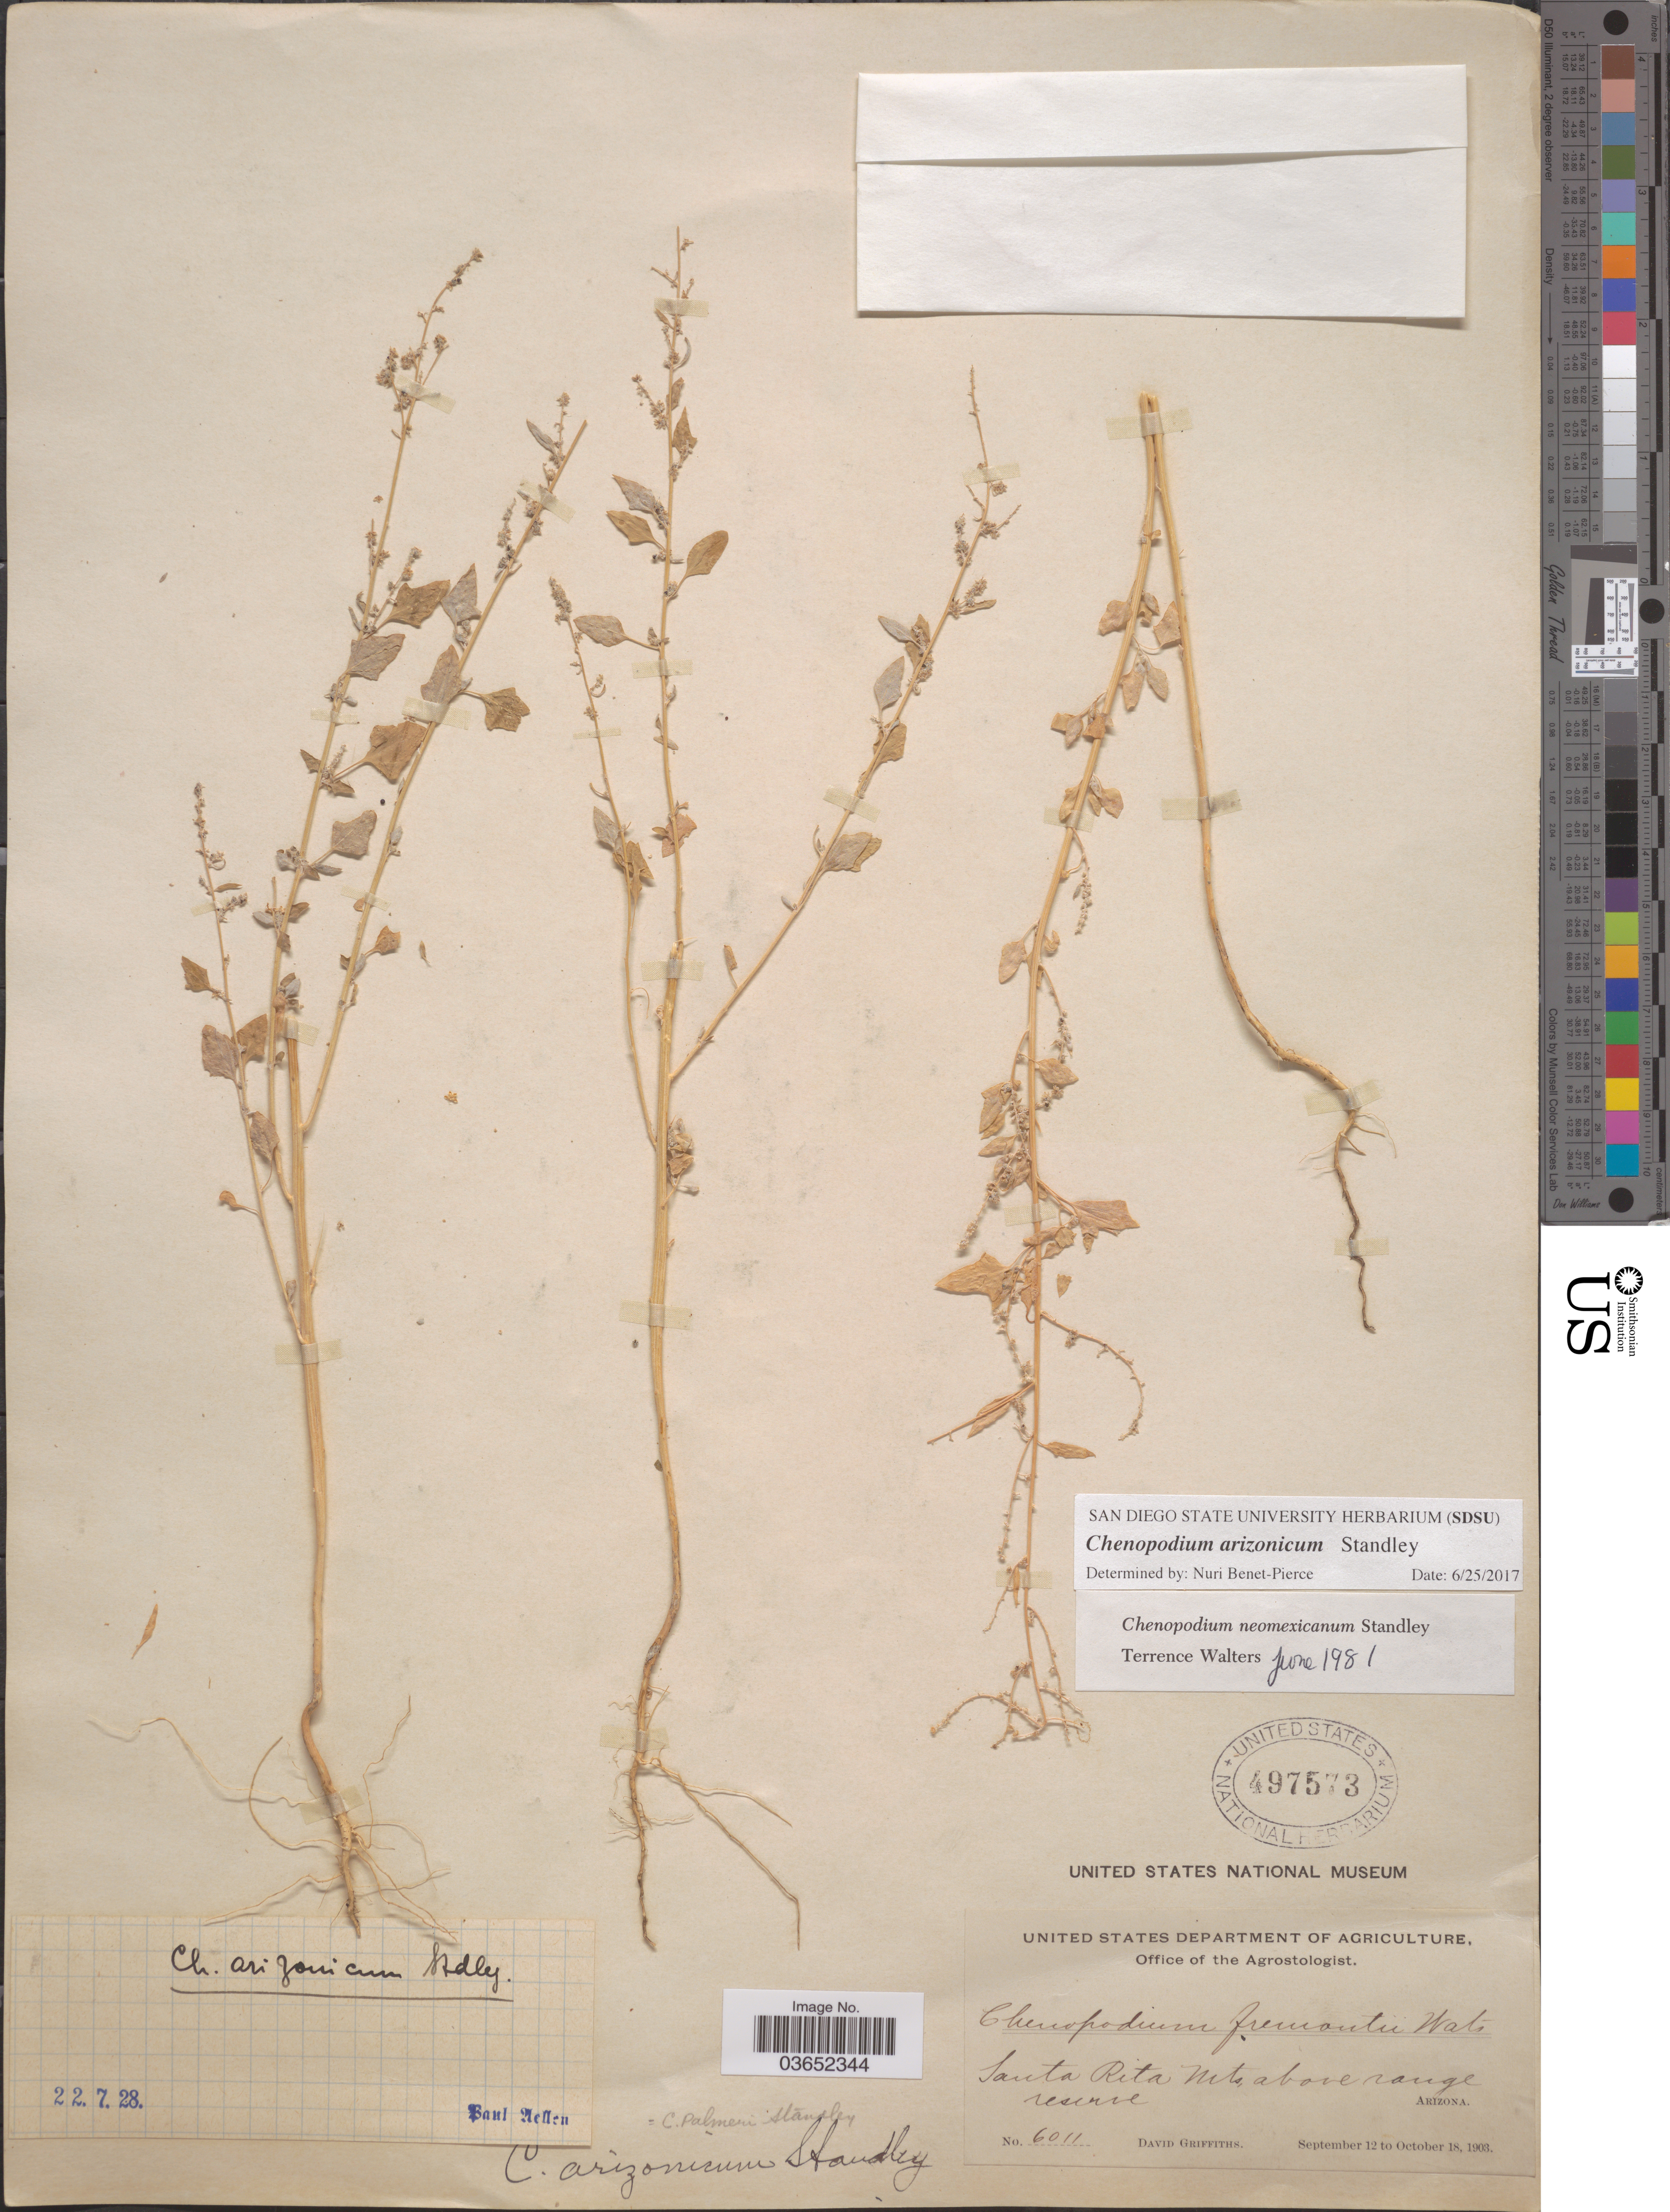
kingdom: Plantae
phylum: Tracheophyta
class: Magnoliopsida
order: Caryophyllales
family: Amaranthaceae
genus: Chenopodium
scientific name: Chenopodium arizonicum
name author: Standl.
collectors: D. Griffiths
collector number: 6011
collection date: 1903-09-12/1903-10-18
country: United States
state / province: Arizona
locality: Santa Rita Mts., above range reserve.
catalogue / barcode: US 497573